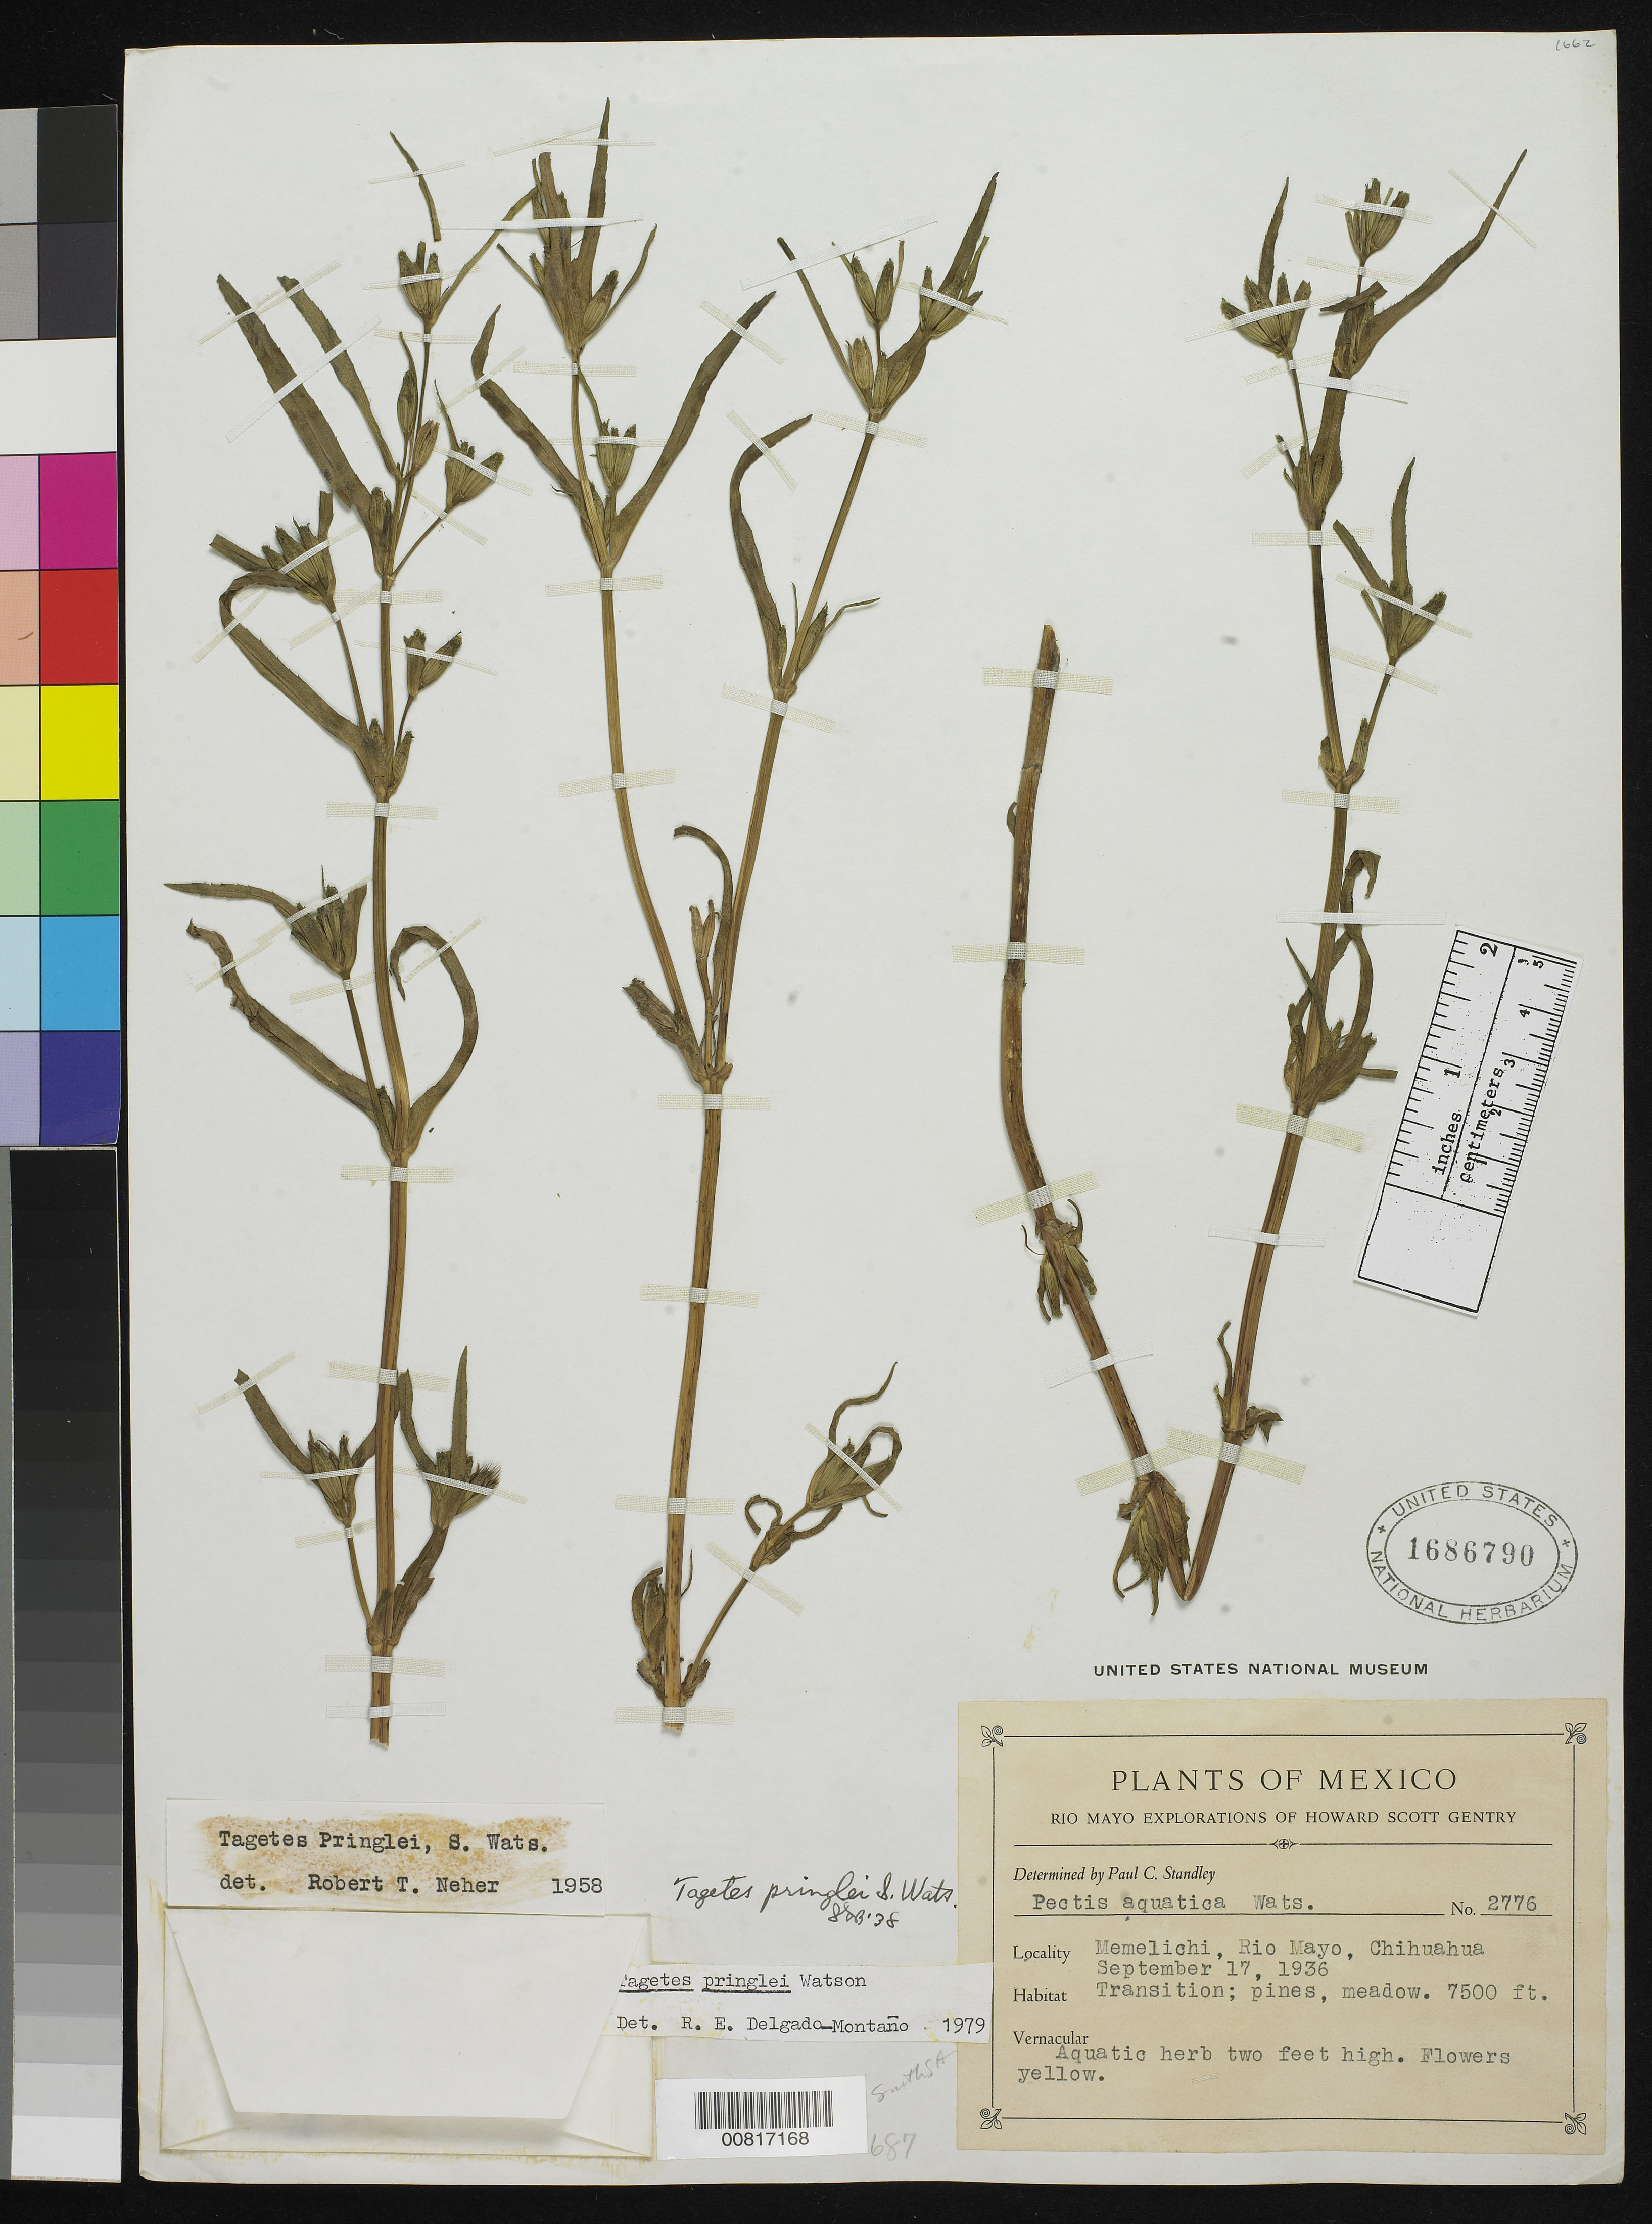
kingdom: Plantae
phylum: Tracheophyta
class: Magnoliopsida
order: Asterales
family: Asteraceae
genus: Tagetes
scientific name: Tagetes pringlei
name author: S. Watson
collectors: H. S. Gentry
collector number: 2776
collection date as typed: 17 Sep 1936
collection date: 1936-09-17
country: Mexico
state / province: Chihuahua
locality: Memelichi, Rio Mayo, Chihuahua.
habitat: Transition; pines, meadow.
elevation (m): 2286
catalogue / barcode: US 1686790